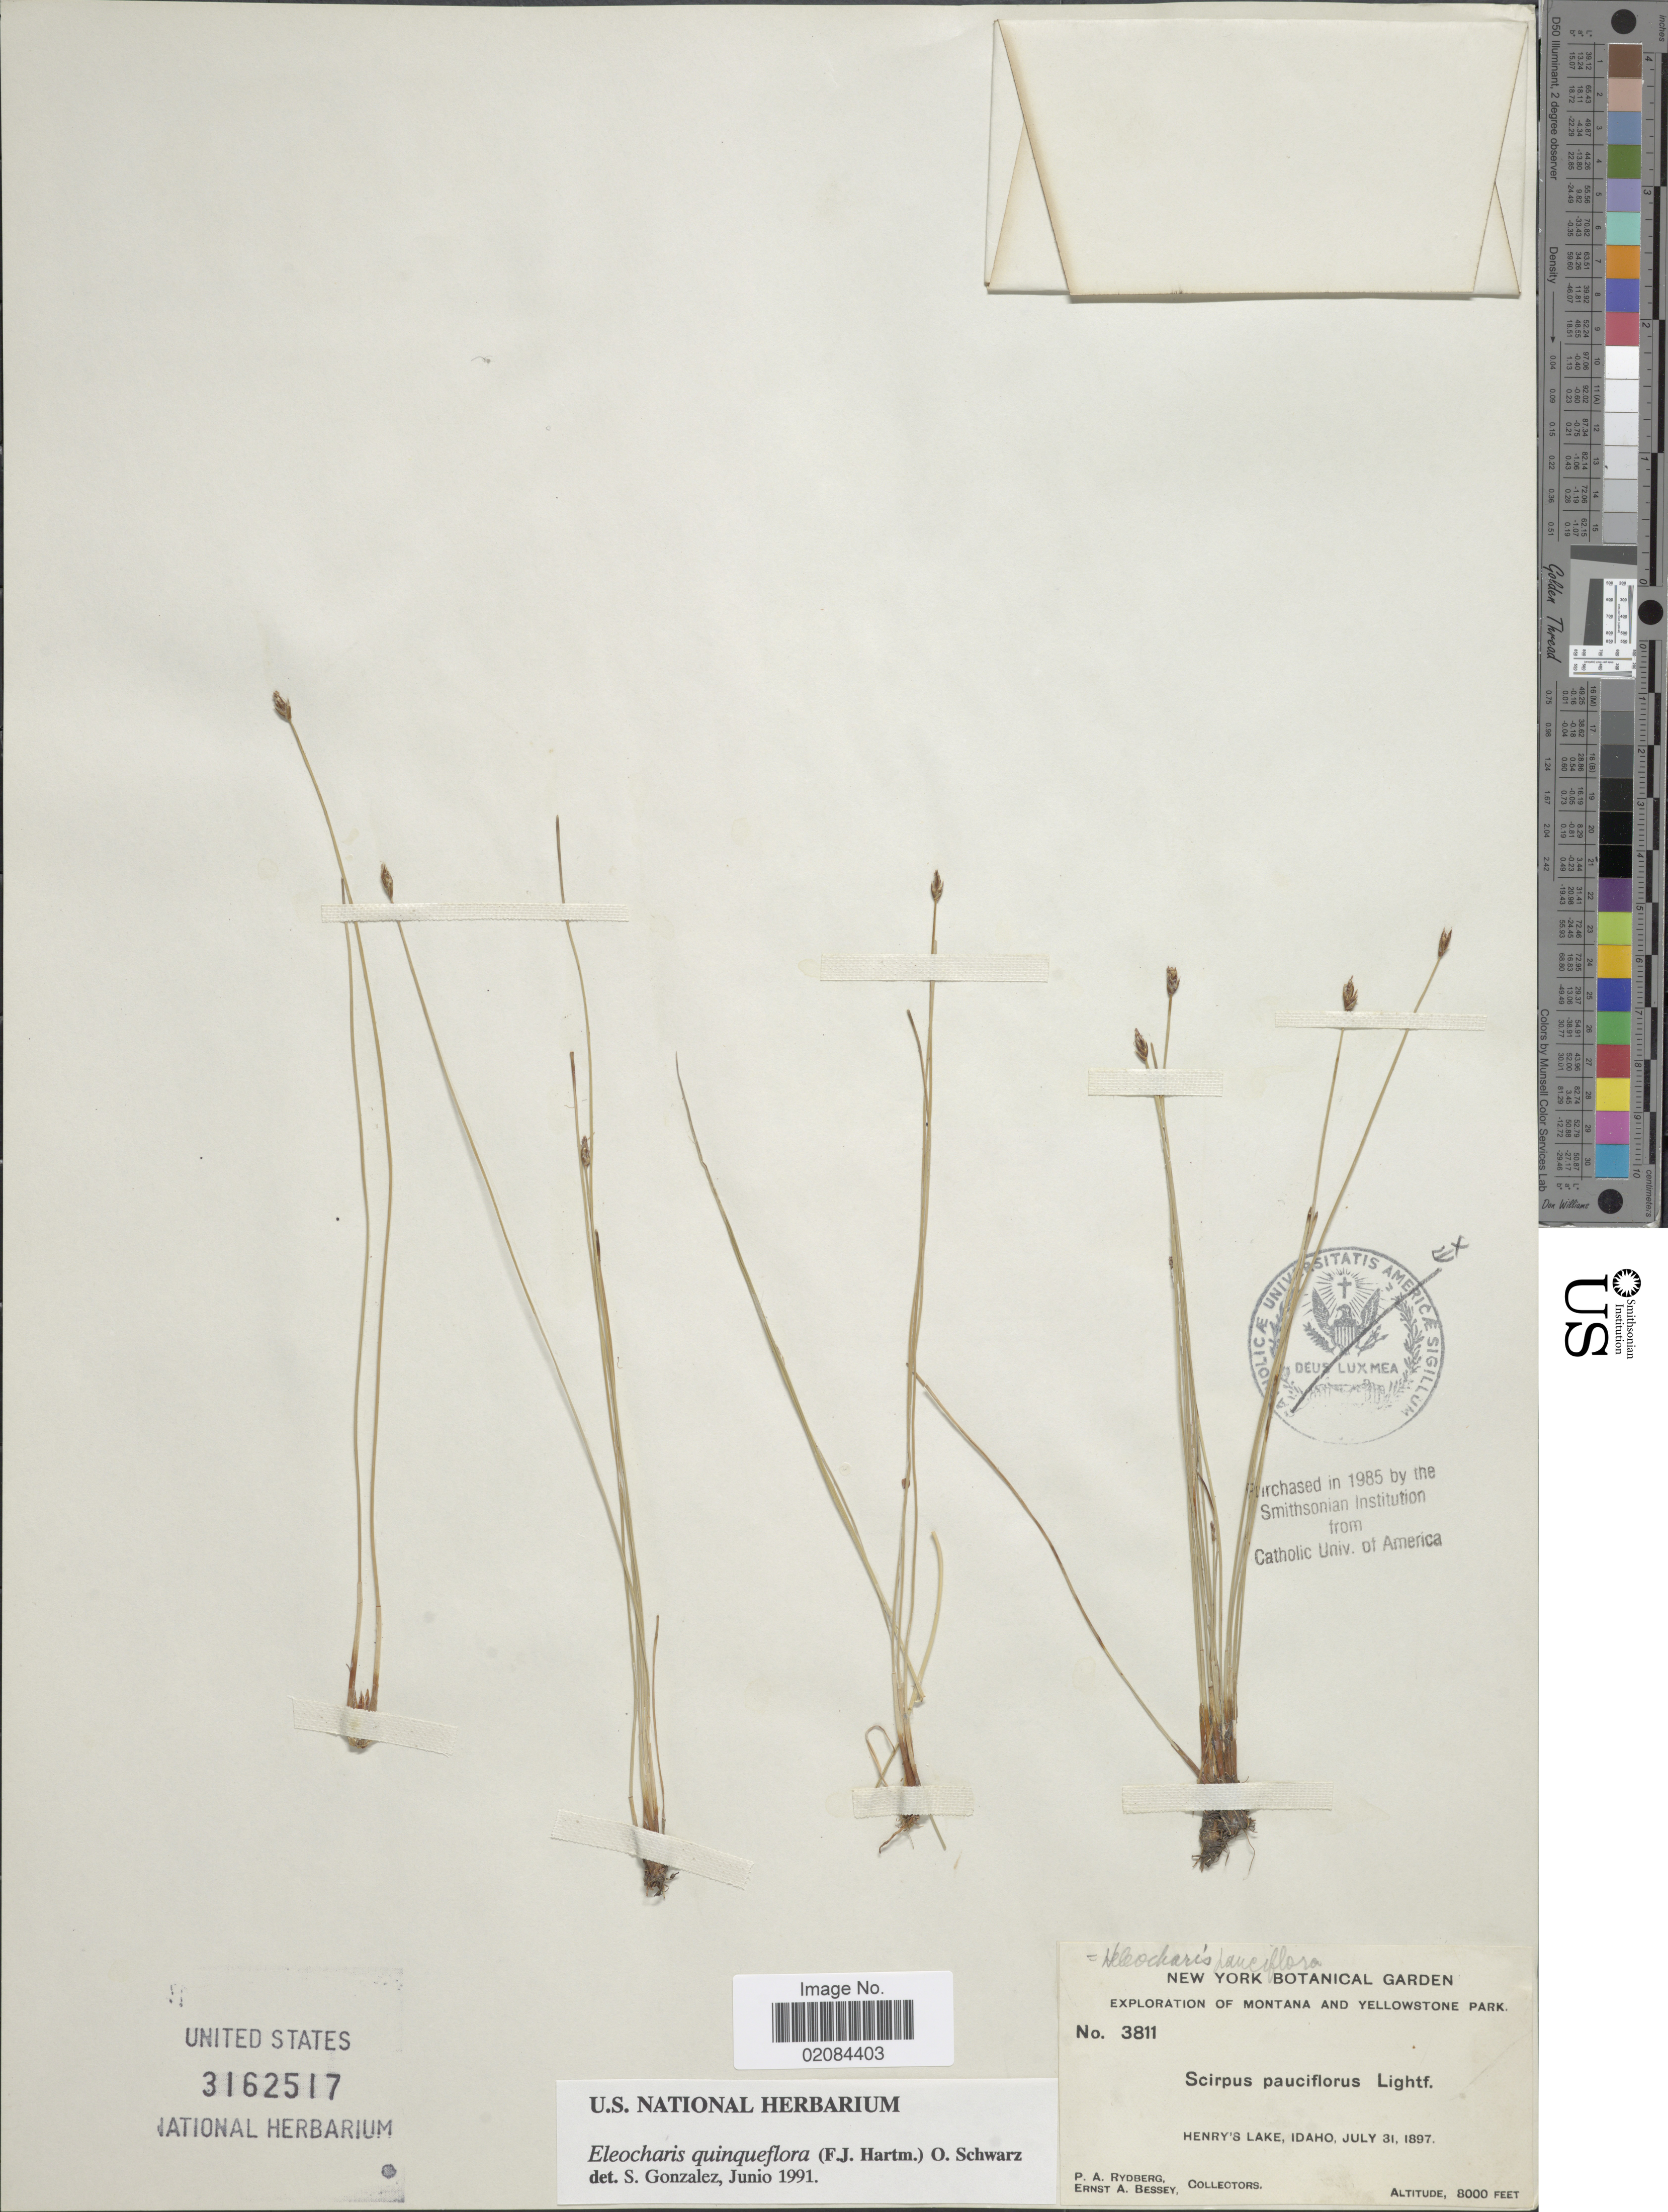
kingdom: Plantae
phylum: Tracheophyta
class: Liliopsida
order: Poales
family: Cyperaceae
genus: Eleocharis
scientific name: Eleocharis quinqueflora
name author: (Hartmann) O. Schwarz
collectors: P. A. Rydberg & E. A. Bessey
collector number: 3811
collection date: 1897-07-31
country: United States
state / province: Idaho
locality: Montana and yellowstone Park, Henry's Lake, Idaho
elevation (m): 2438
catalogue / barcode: US 3162517